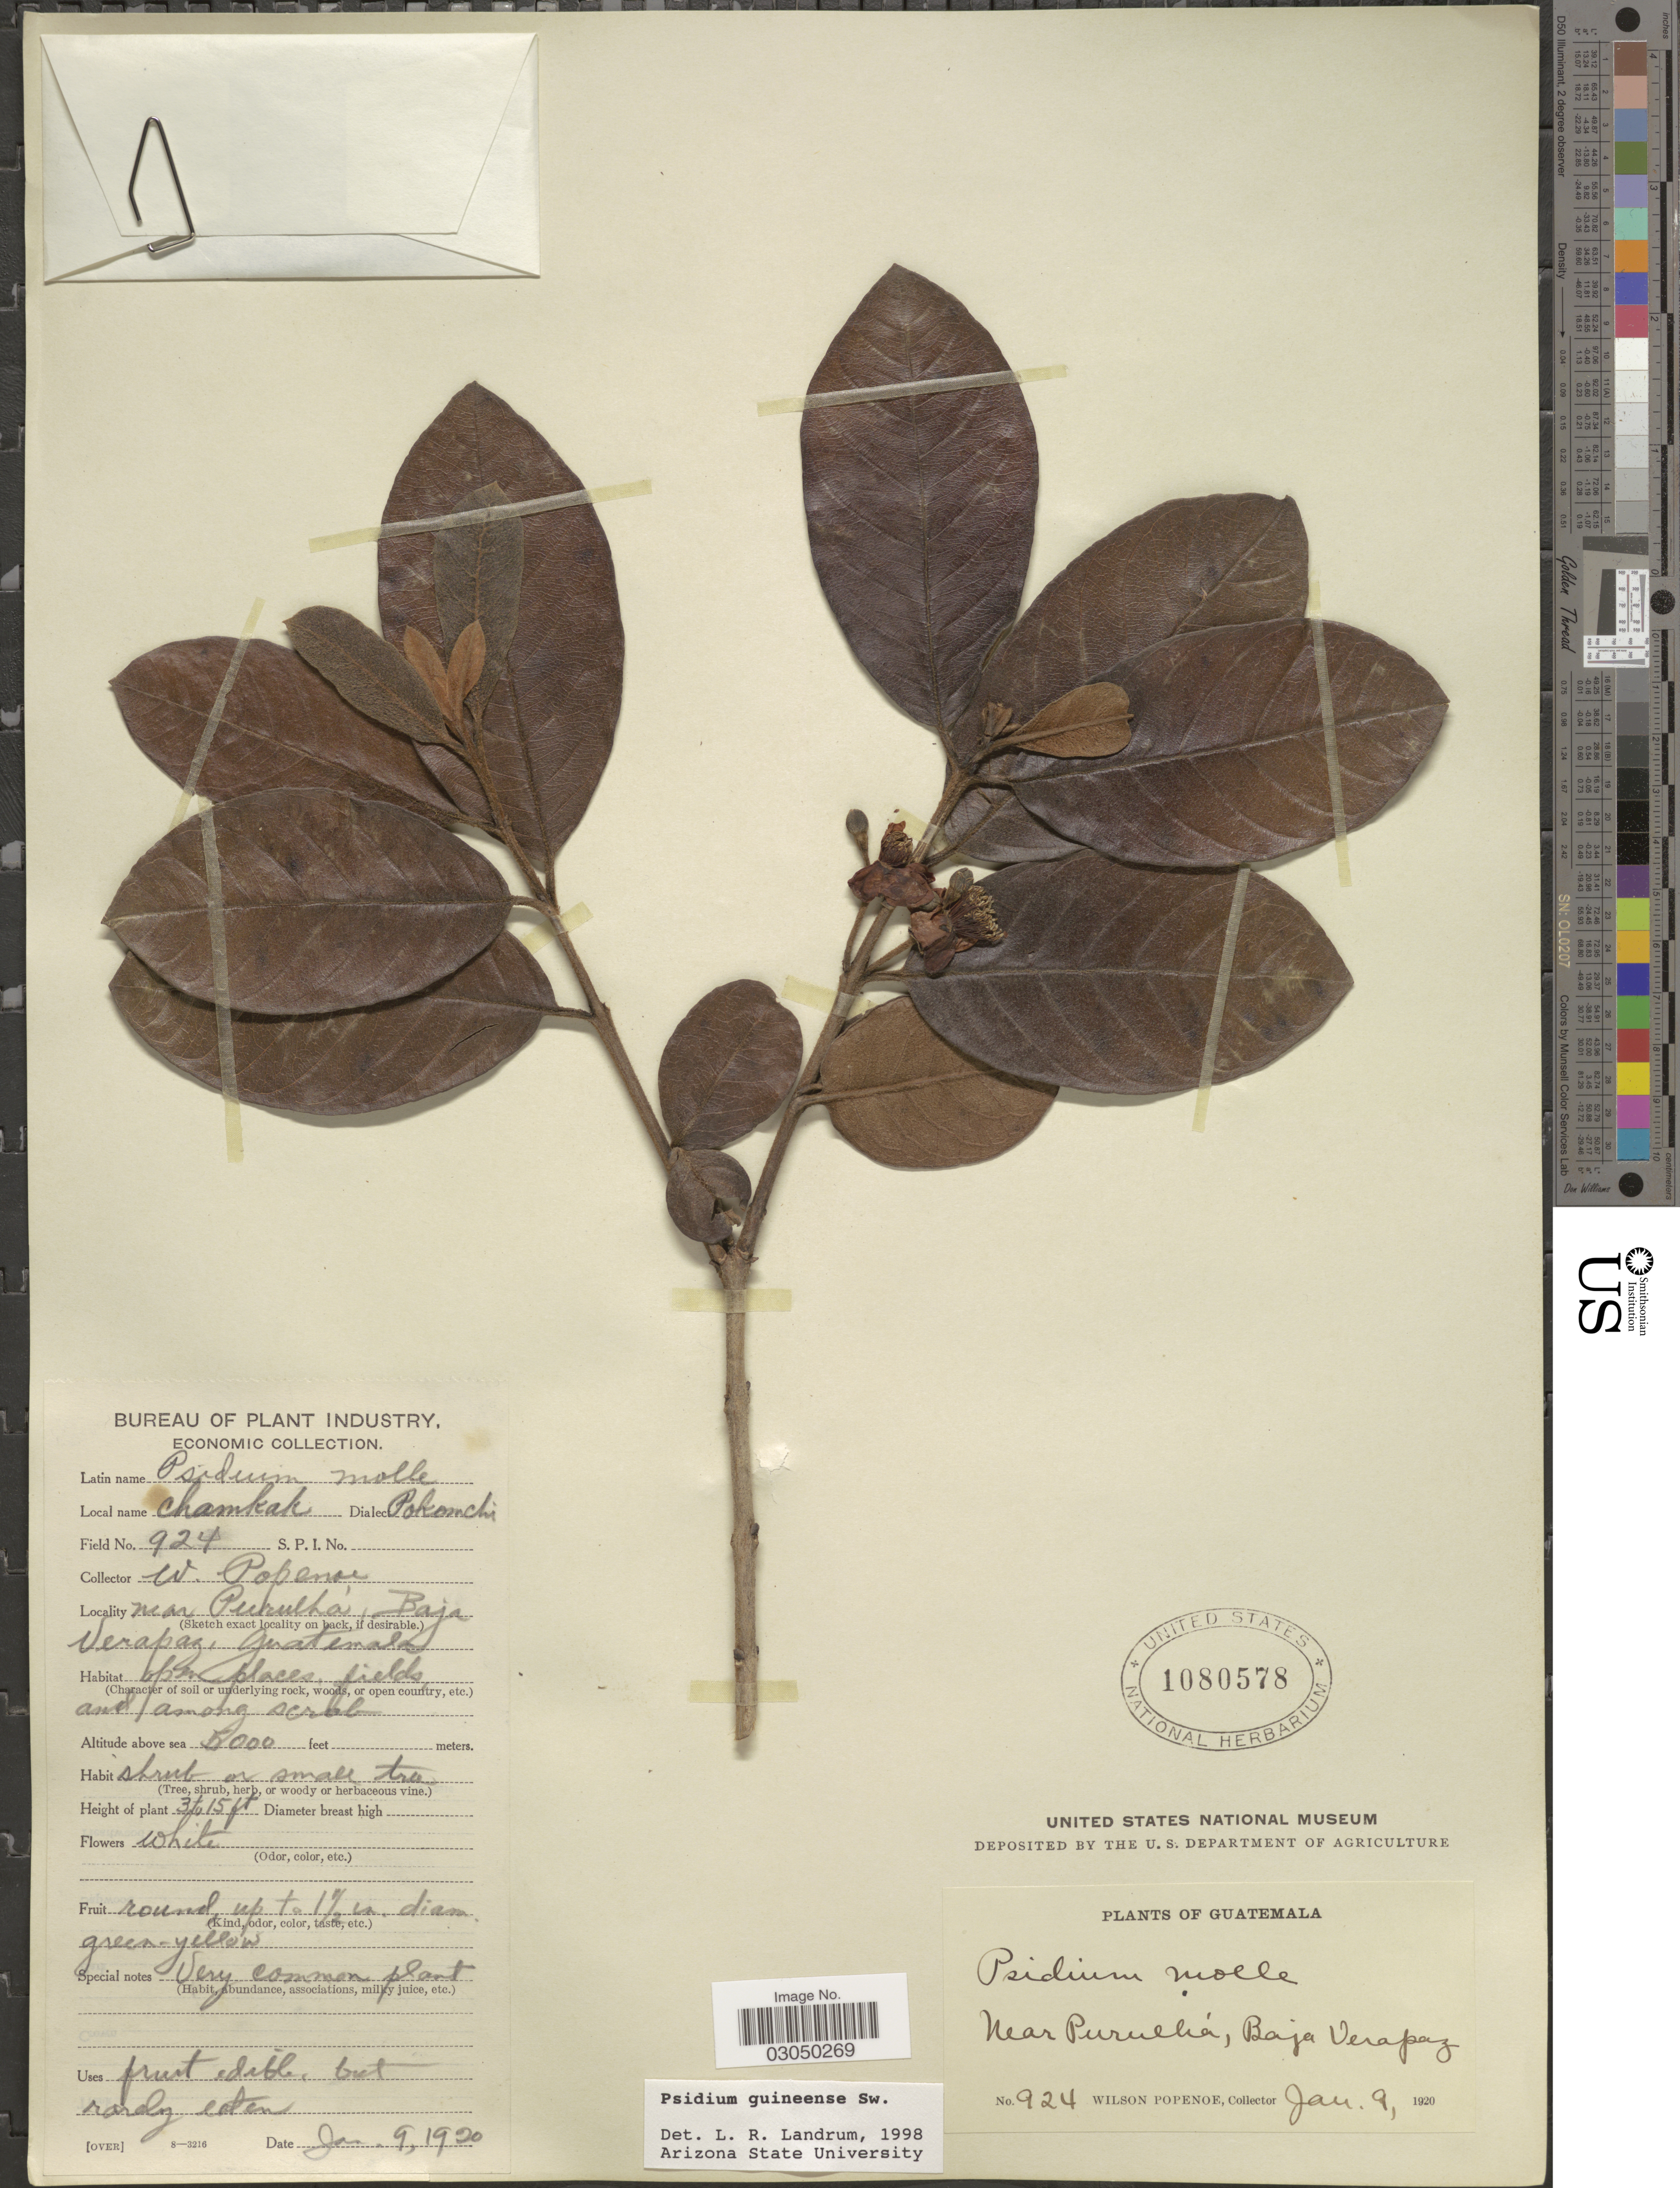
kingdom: Plantae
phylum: Tracheophyta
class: Magnoliopsida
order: Myrtales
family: Myrtaceae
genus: Psidium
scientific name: Psidium guineense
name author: Sw.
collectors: F. Popenoe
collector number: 924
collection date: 1920-01-09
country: Guatemala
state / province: Baja Verapaz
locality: Near Purulhá.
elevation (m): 1524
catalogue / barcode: US 1080578